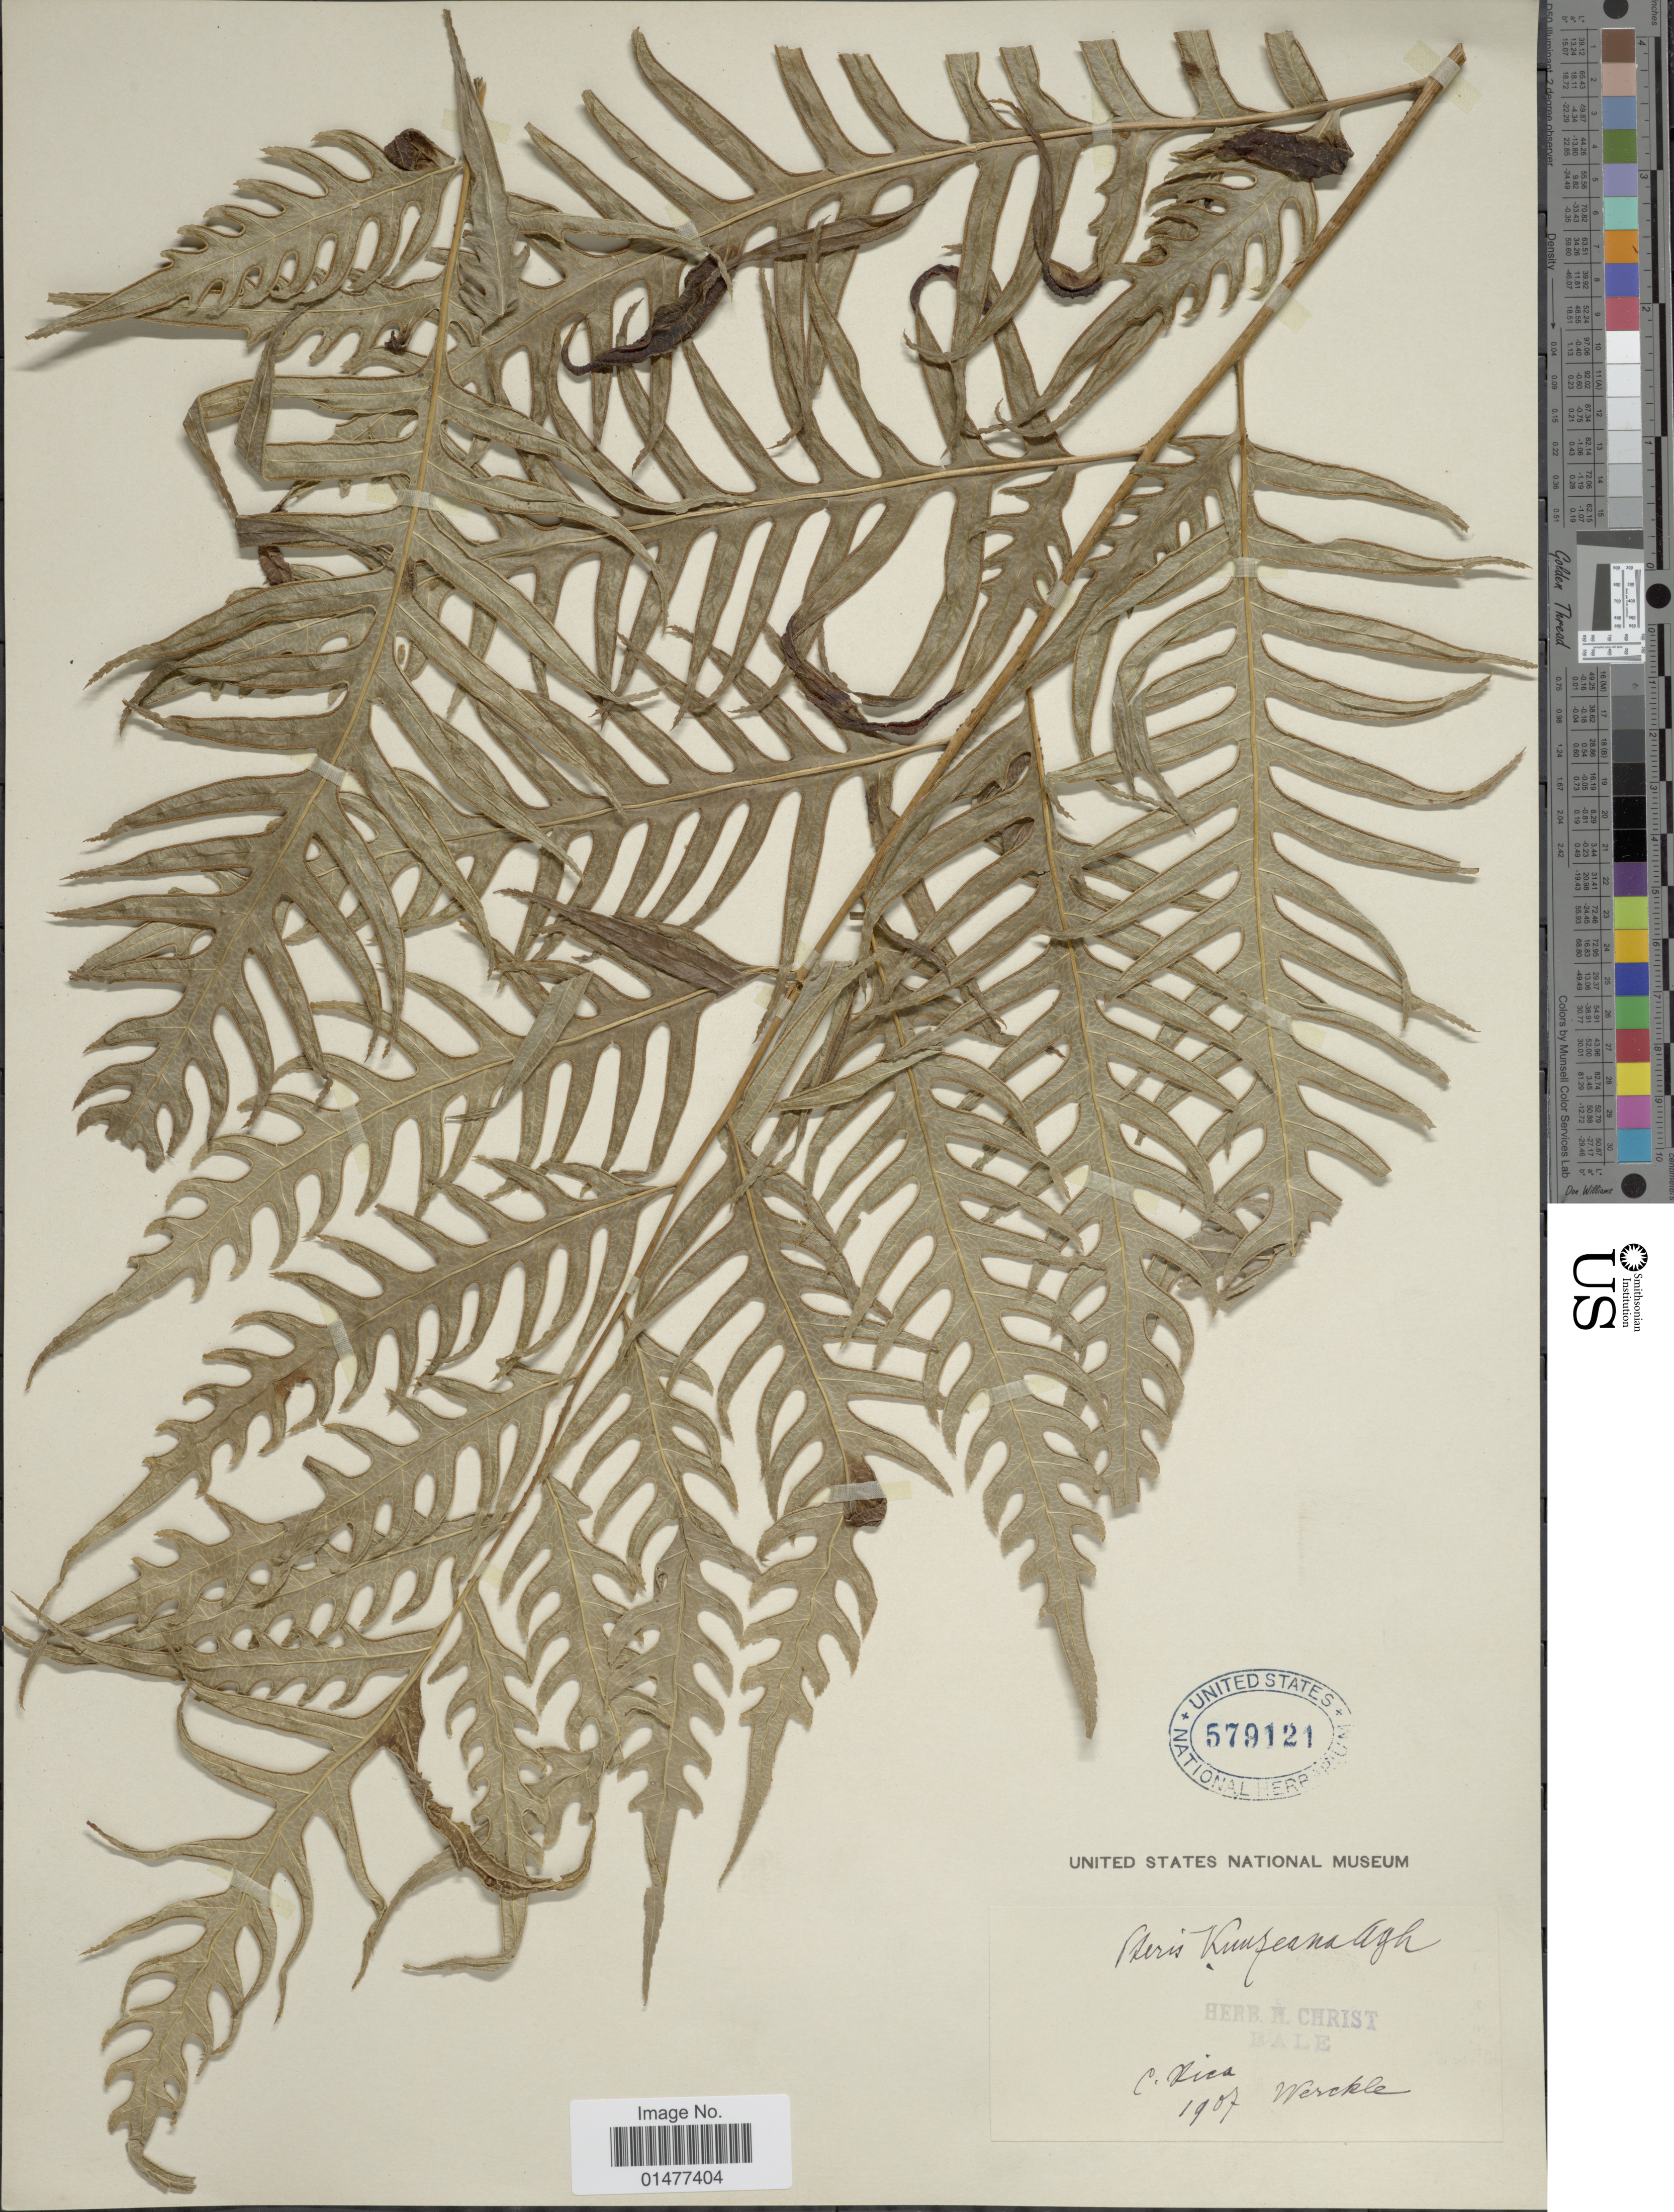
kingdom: Plantae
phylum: Tracheophyta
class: Polypodiopsida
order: Polypodiales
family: Pteridaceae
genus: Pteris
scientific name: Pteris altissima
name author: Poir.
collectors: Werckle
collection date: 1907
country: Costa Rica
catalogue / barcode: US 579121